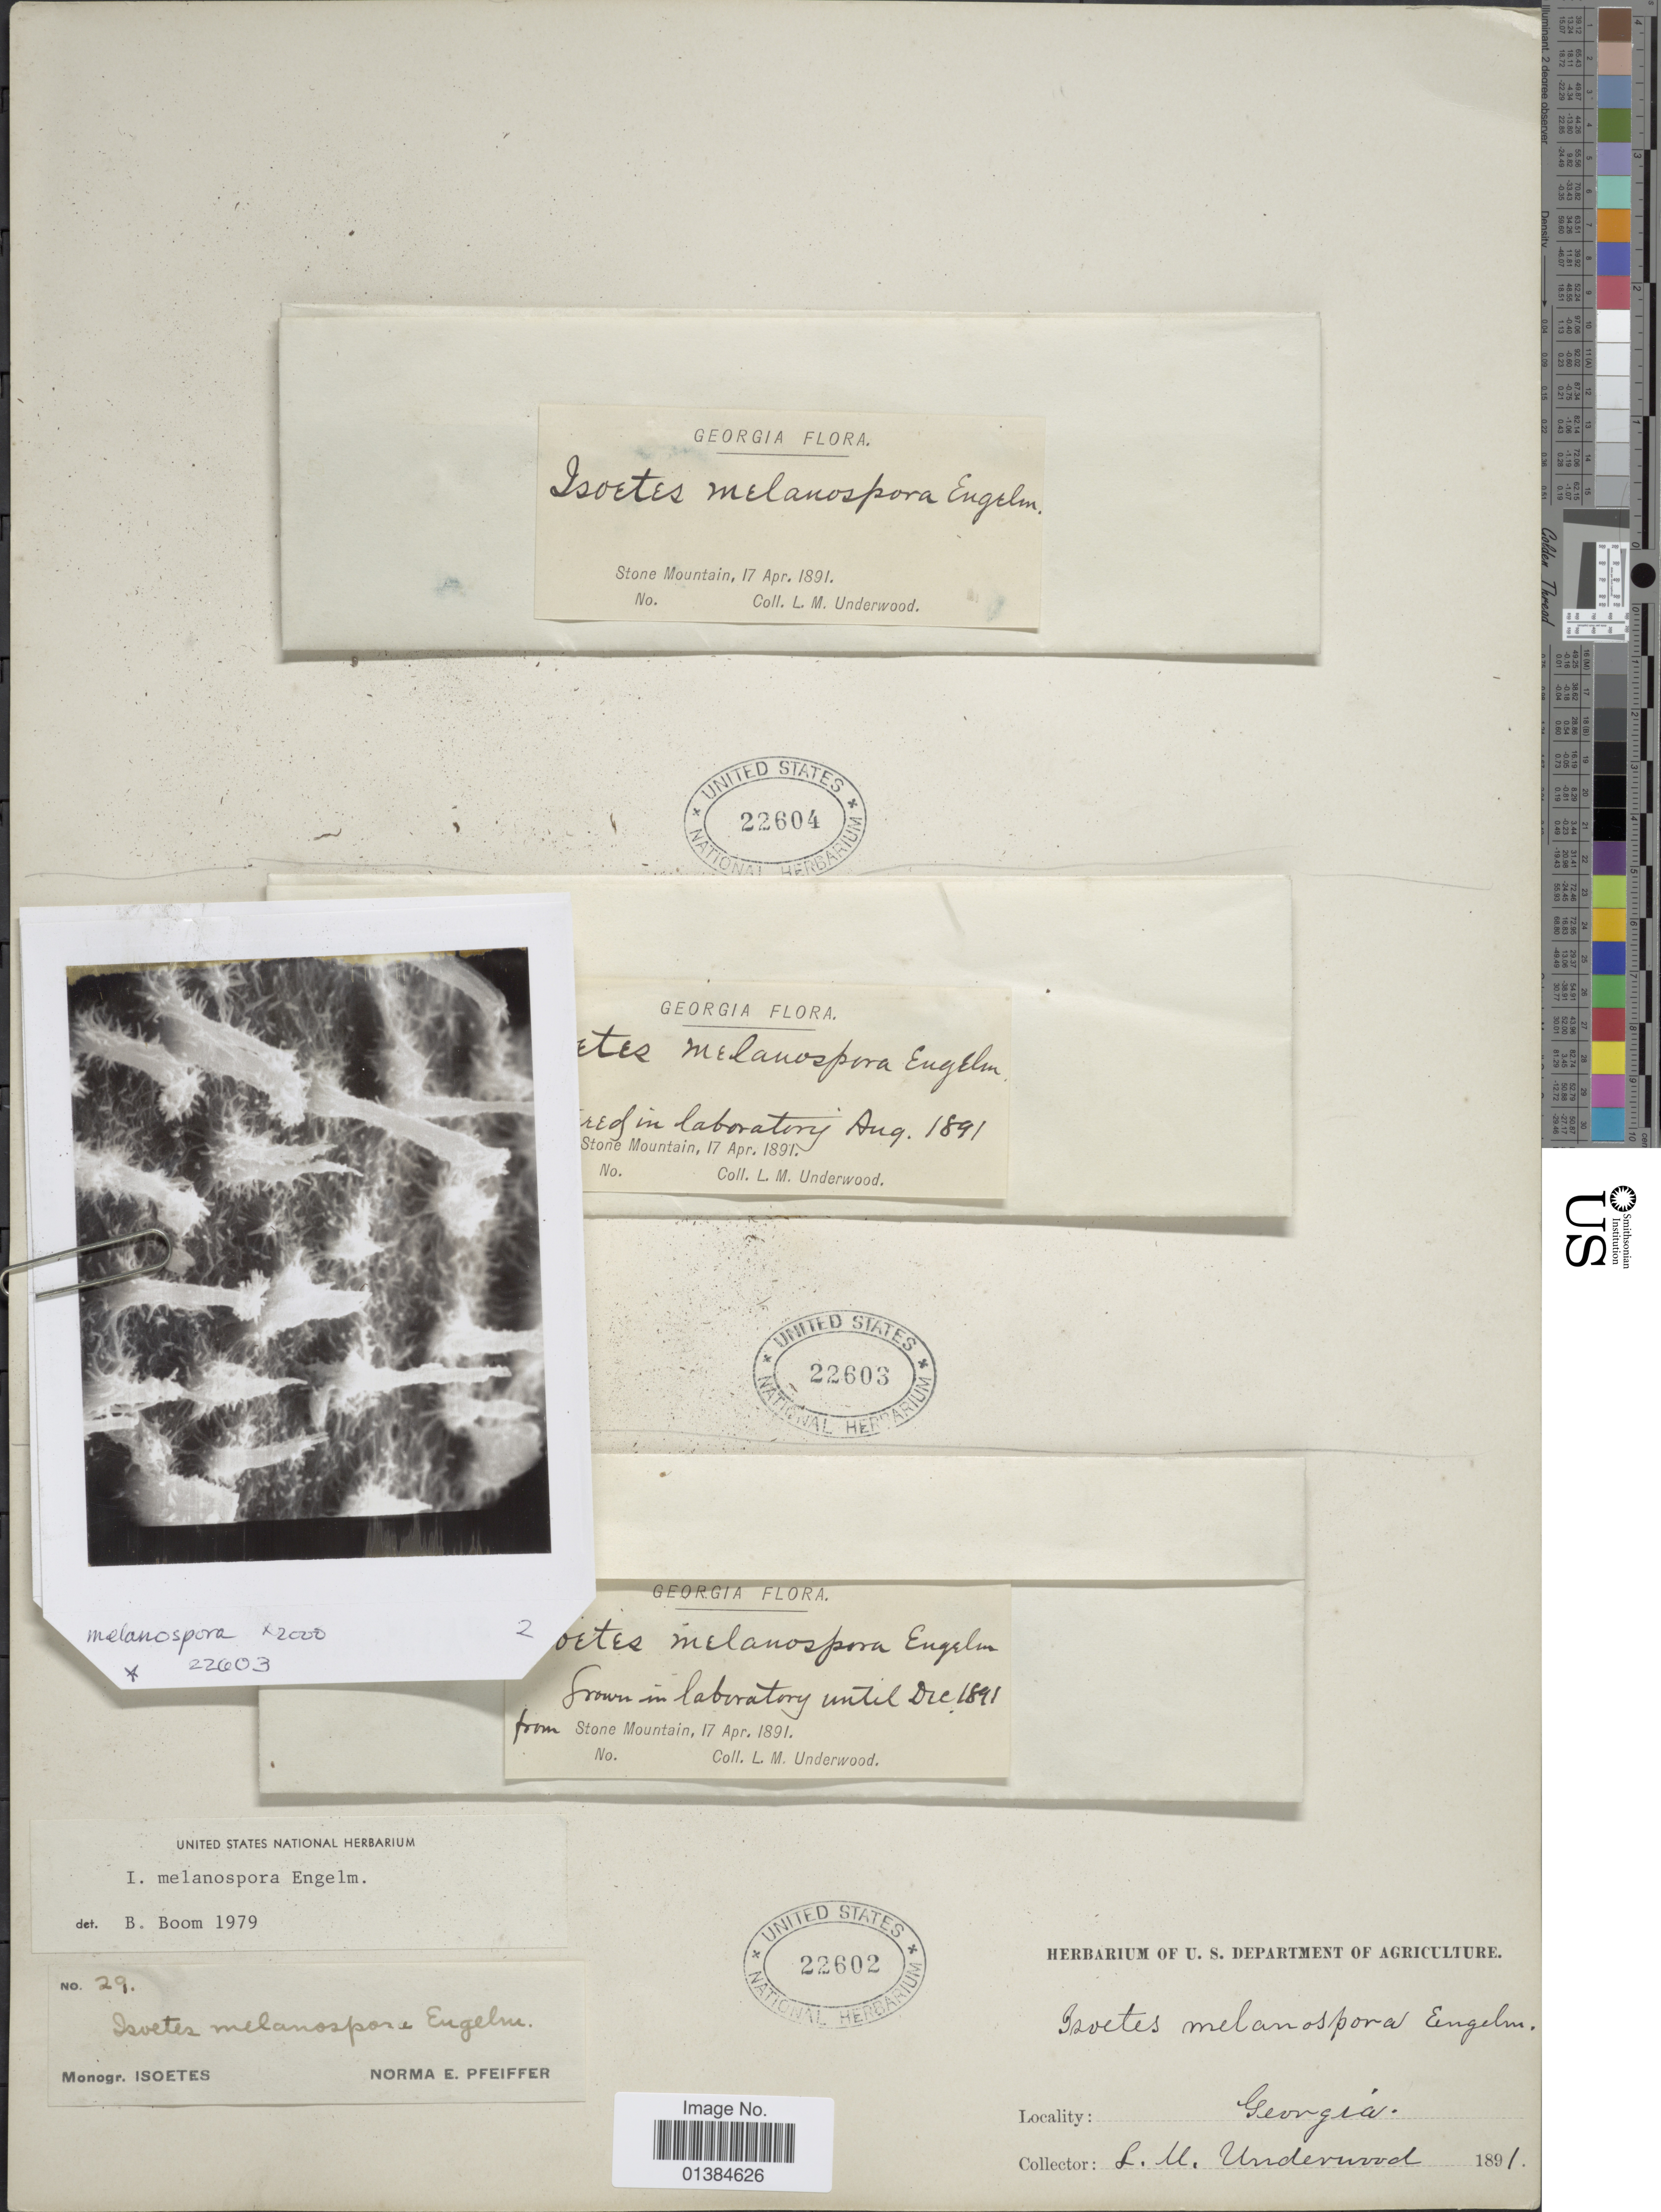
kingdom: Plantae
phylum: Tracheophyta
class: Lycopodiopsida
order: Isoetales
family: Isoetaceae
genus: Isoetes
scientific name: Isoetes melanospora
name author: Engelm.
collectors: L. M. Underwood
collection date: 1891-04-17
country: United States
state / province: Georgia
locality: Stone Mountain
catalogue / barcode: US 22604-3